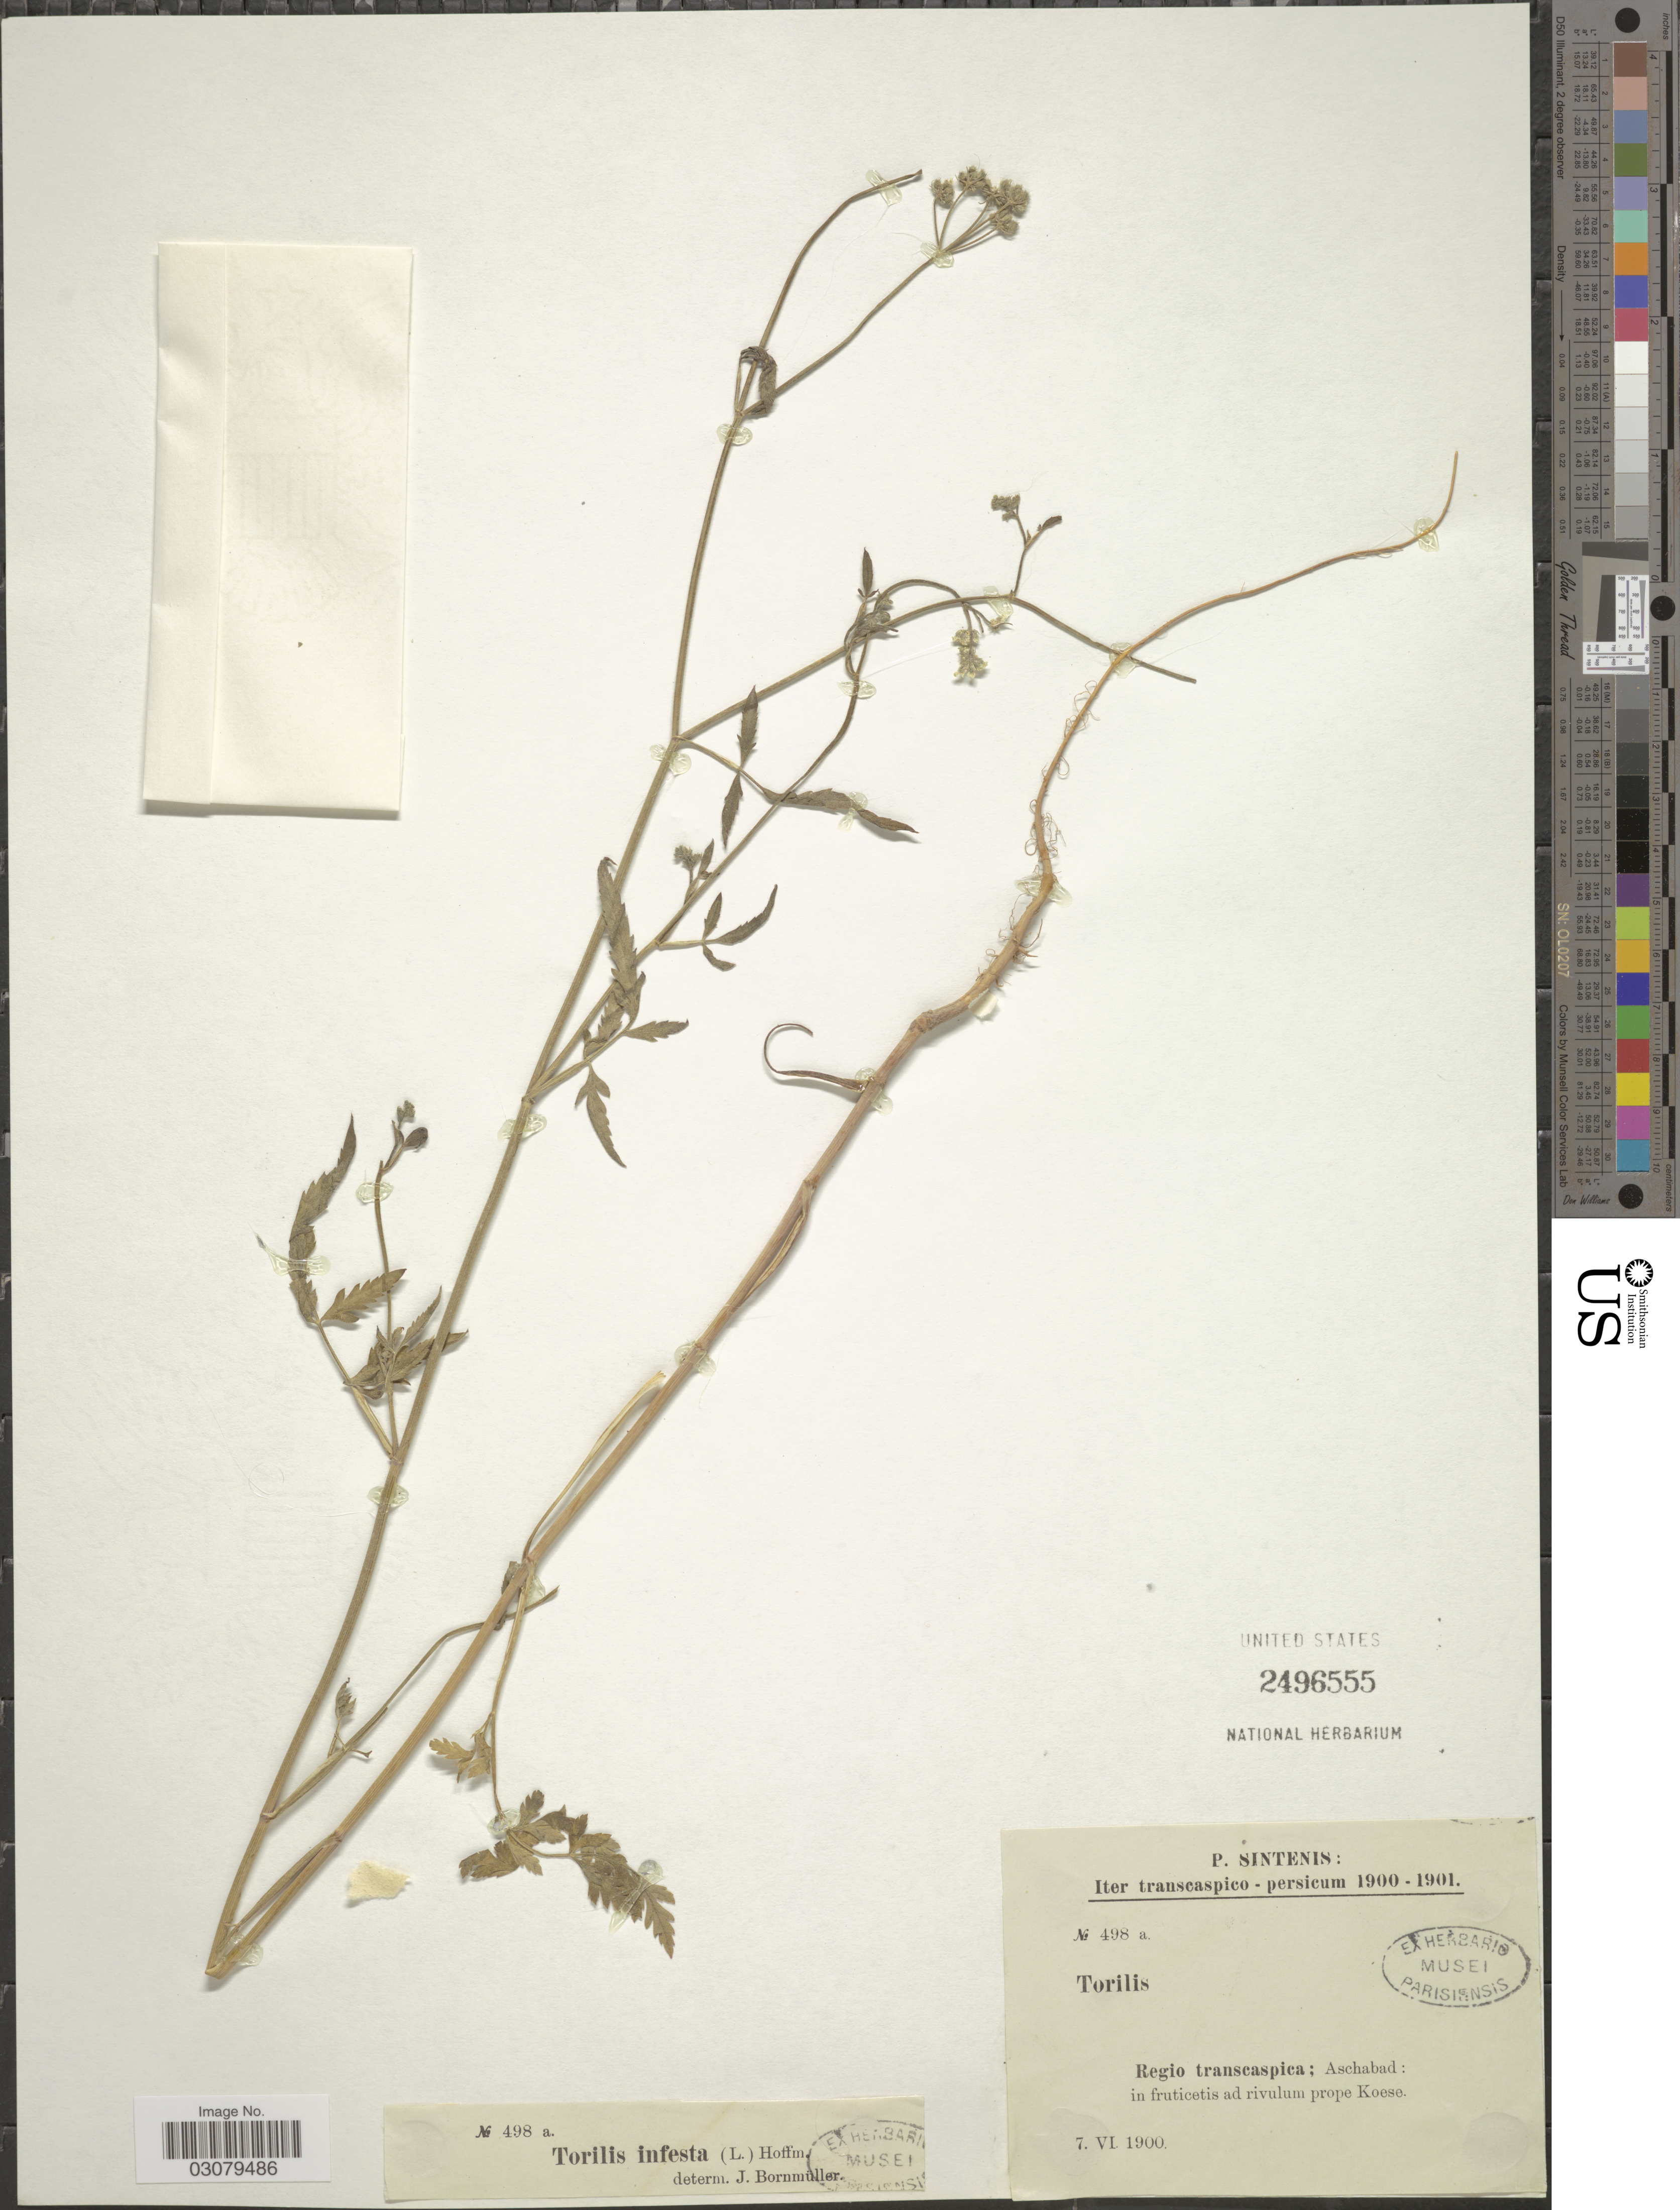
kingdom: Plantae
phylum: Tracheophyta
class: Magnoliopsida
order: Apiales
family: Apiaceae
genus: Torilis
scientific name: Torilis infesta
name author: (L.) Clairv.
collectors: P. Sintenis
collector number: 498a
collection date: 1900-06-07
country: Turkey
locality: Regio transcaspica; Aschabad: in fruticetis ad rivulum prope Koese.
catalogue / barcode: US 2496555